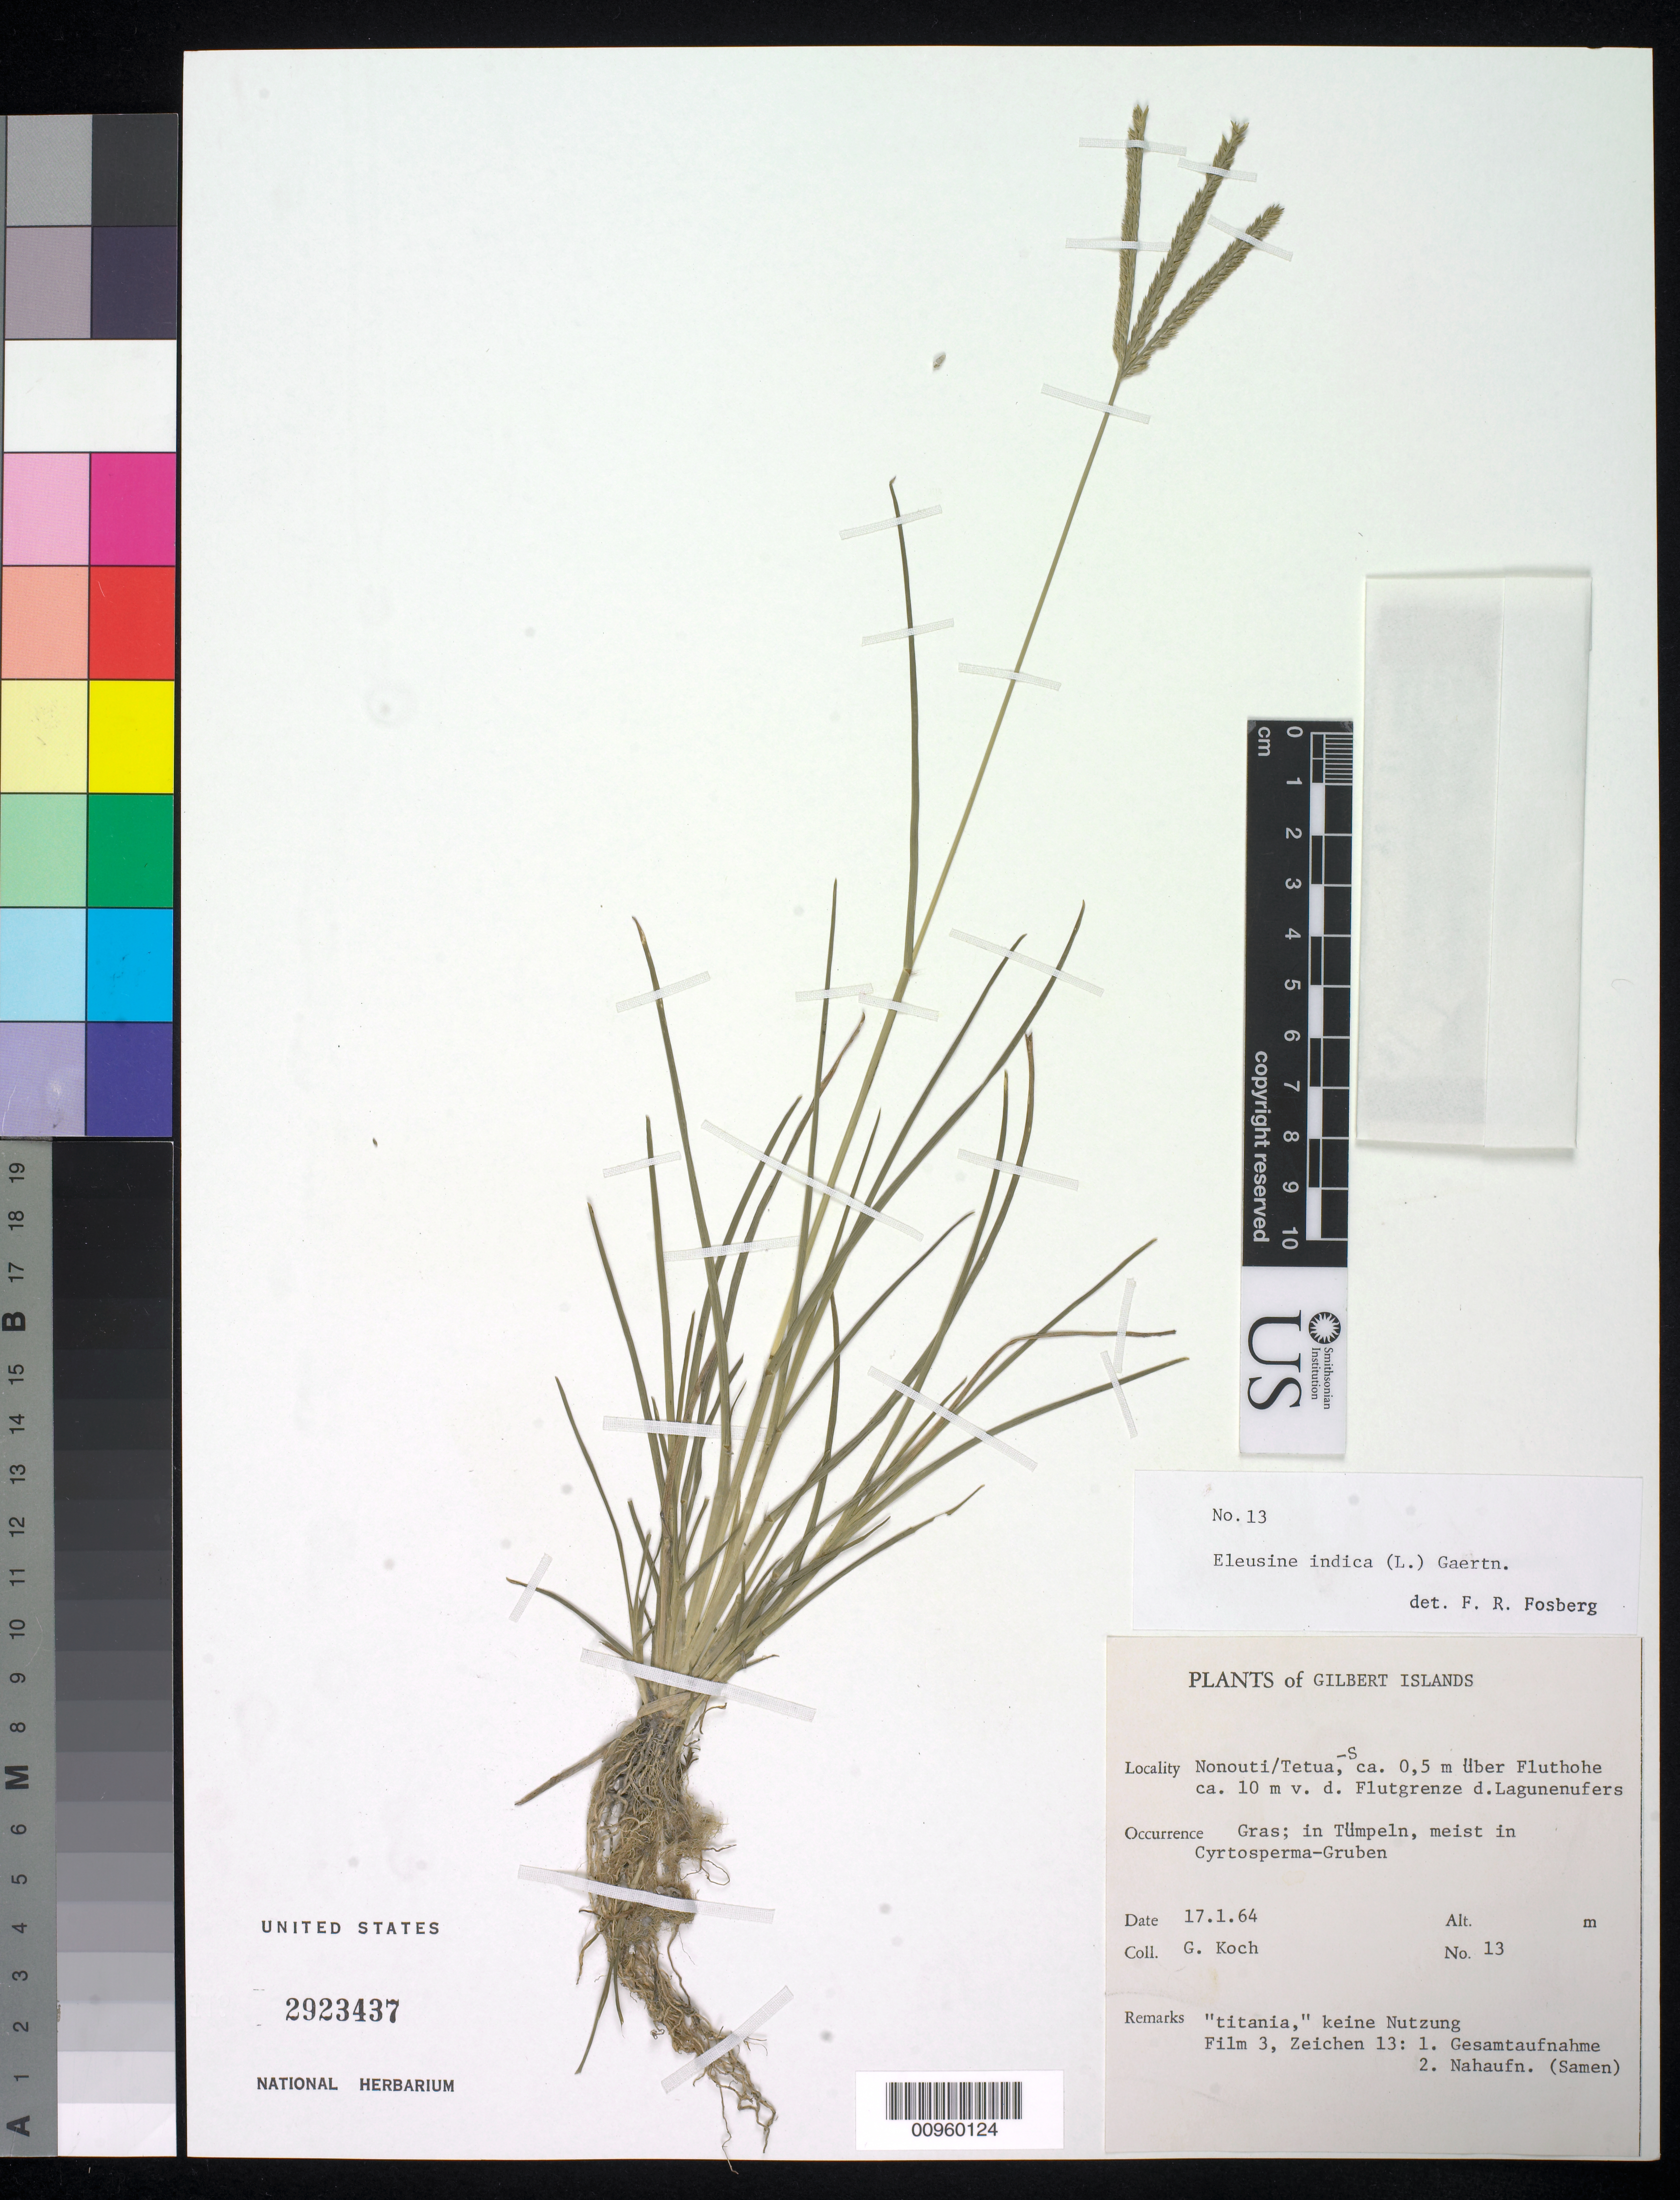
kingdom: Plantae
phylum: Tracheophyta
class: Liliopsida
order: Poales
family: Poaceae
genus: Eleusine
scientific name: Eleusine indica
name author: (L.) Gaertn.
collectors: G. Koch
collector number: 13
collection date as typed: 17 Jan 1964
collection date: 1964-01-17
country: Kiribati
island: Nonouti Atoll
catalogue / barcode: US 2923437